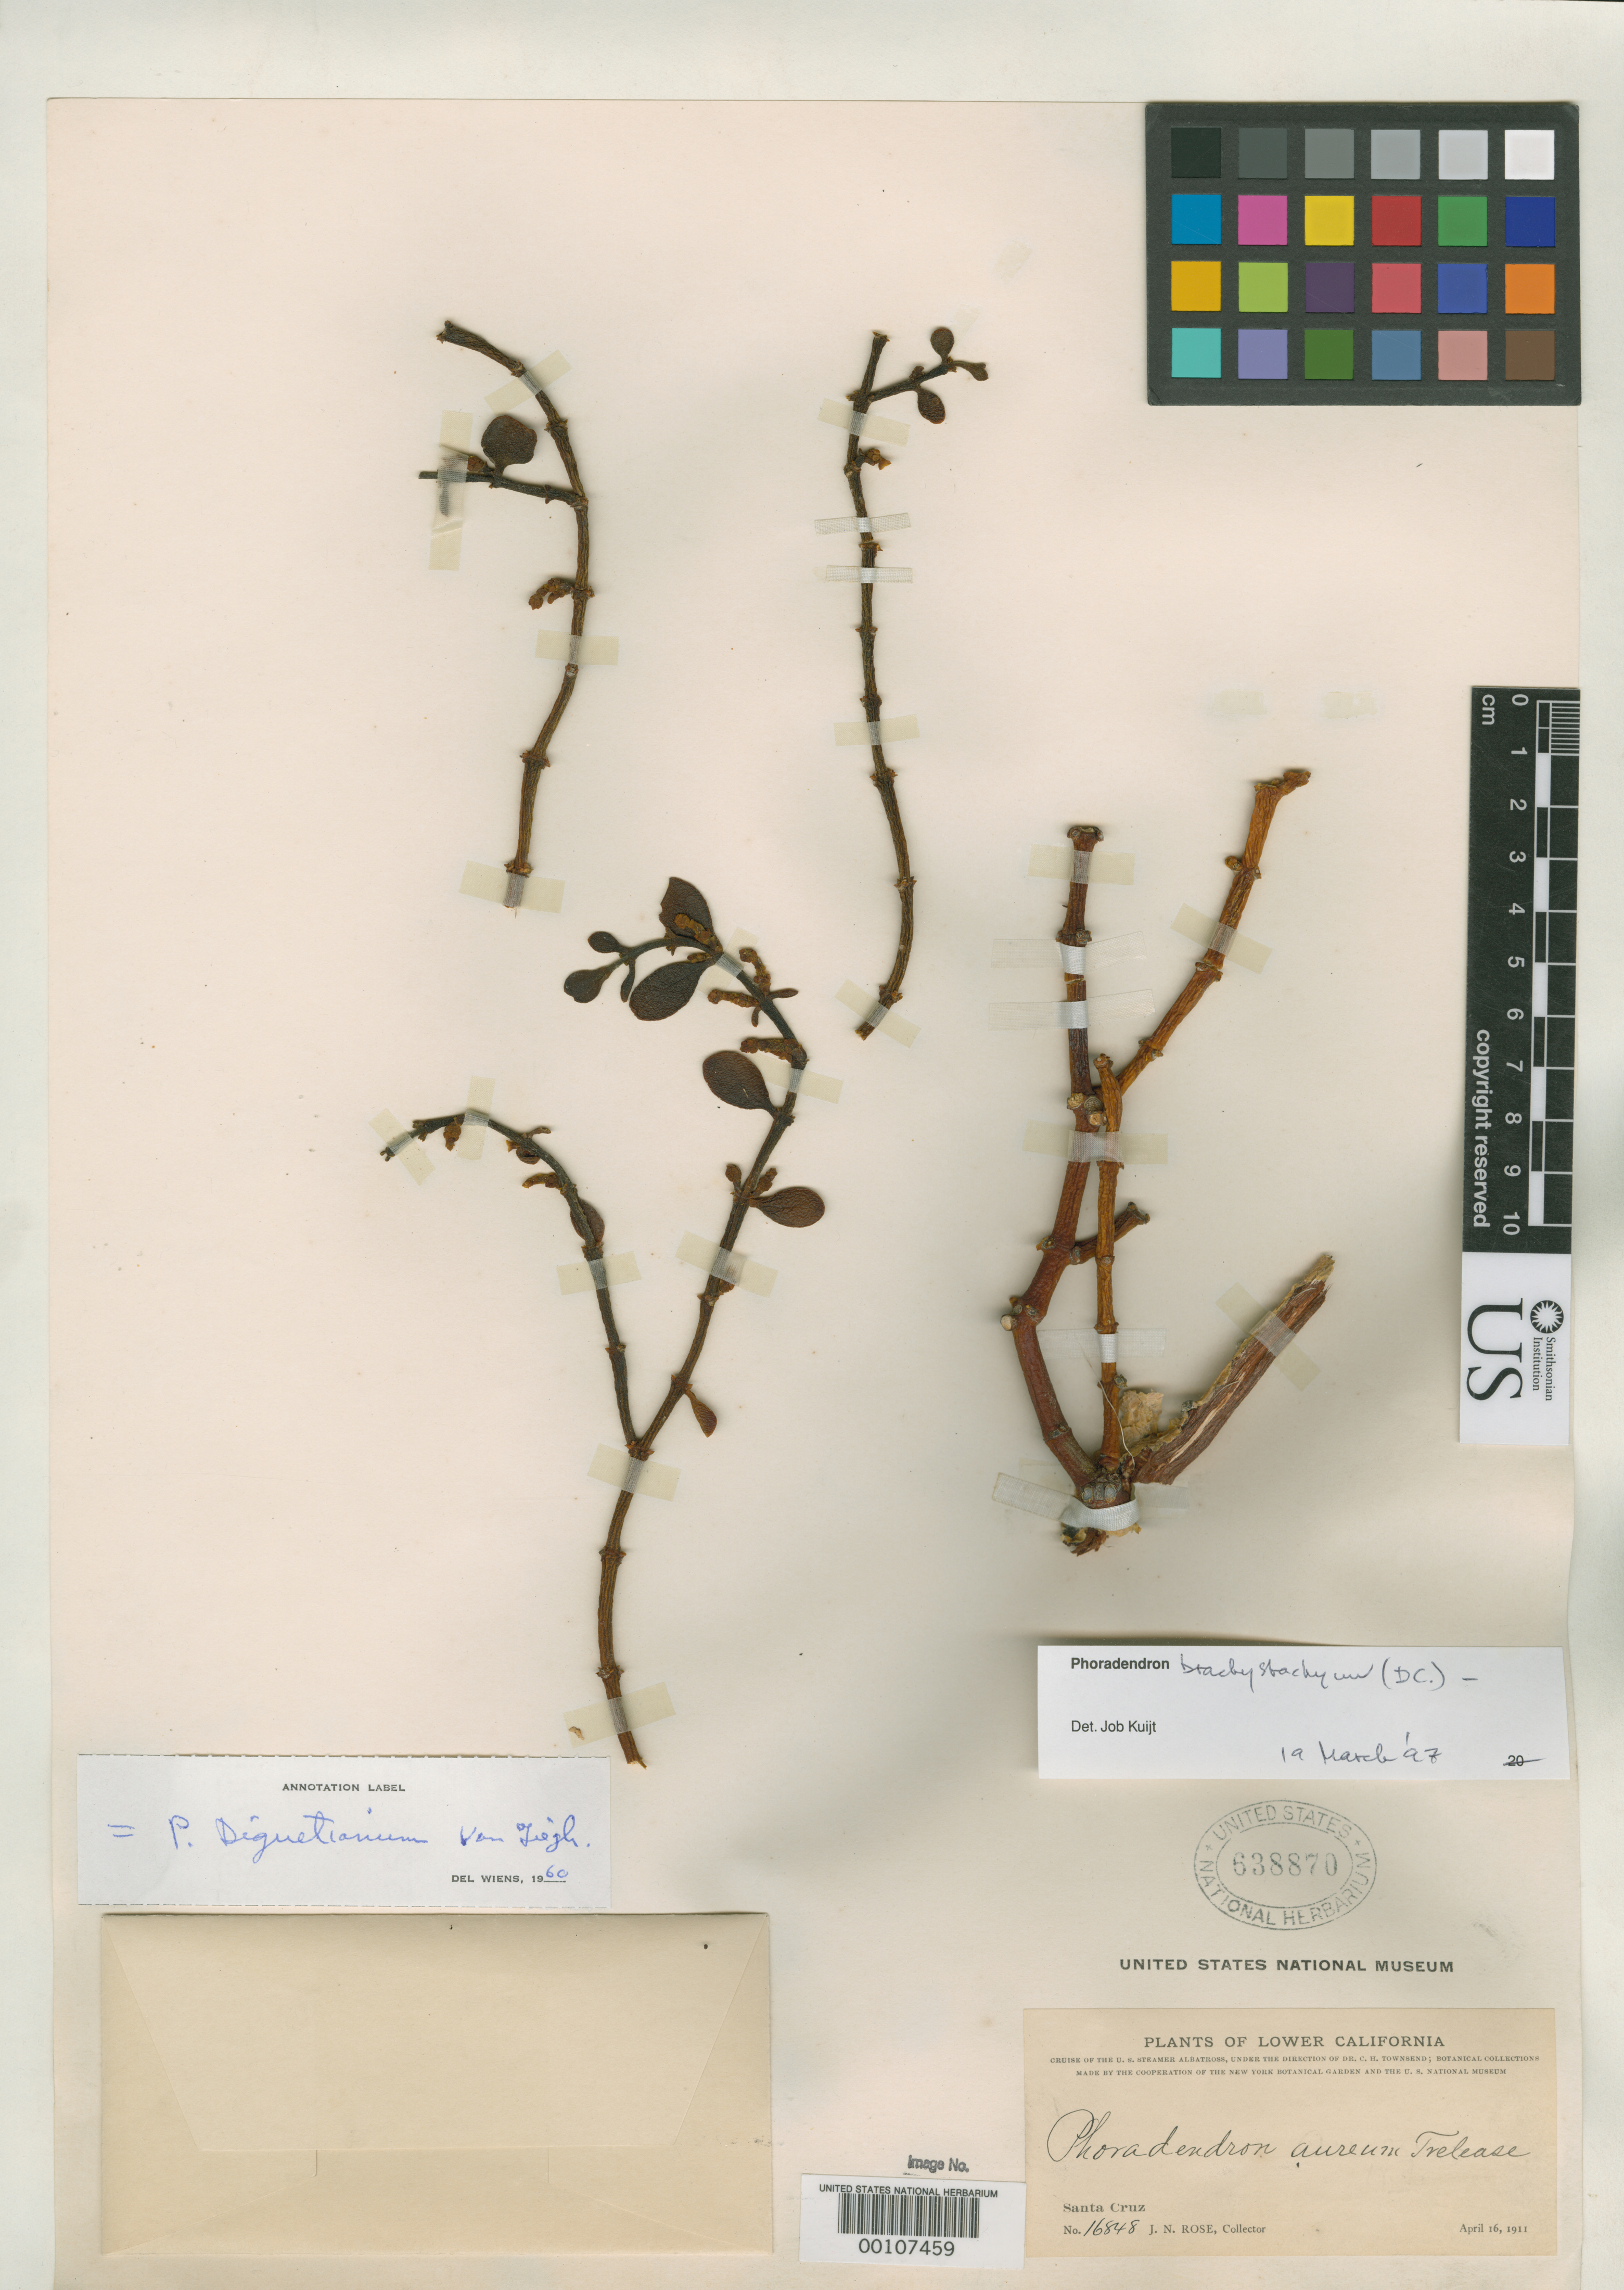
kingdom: Plantae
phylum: Tracheophyta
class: Magnoliopsida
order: Santalales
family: Viscaceae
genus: Phoradendron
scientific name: Phoradendron aureum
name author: Trel.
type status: Isotype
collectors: J. N. Rose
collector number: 16848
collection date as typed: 16 Apr 1911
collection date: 1911-04-16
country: Mexico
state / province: Baja California Sur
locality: Santa Cruz.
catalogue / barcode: US 638870